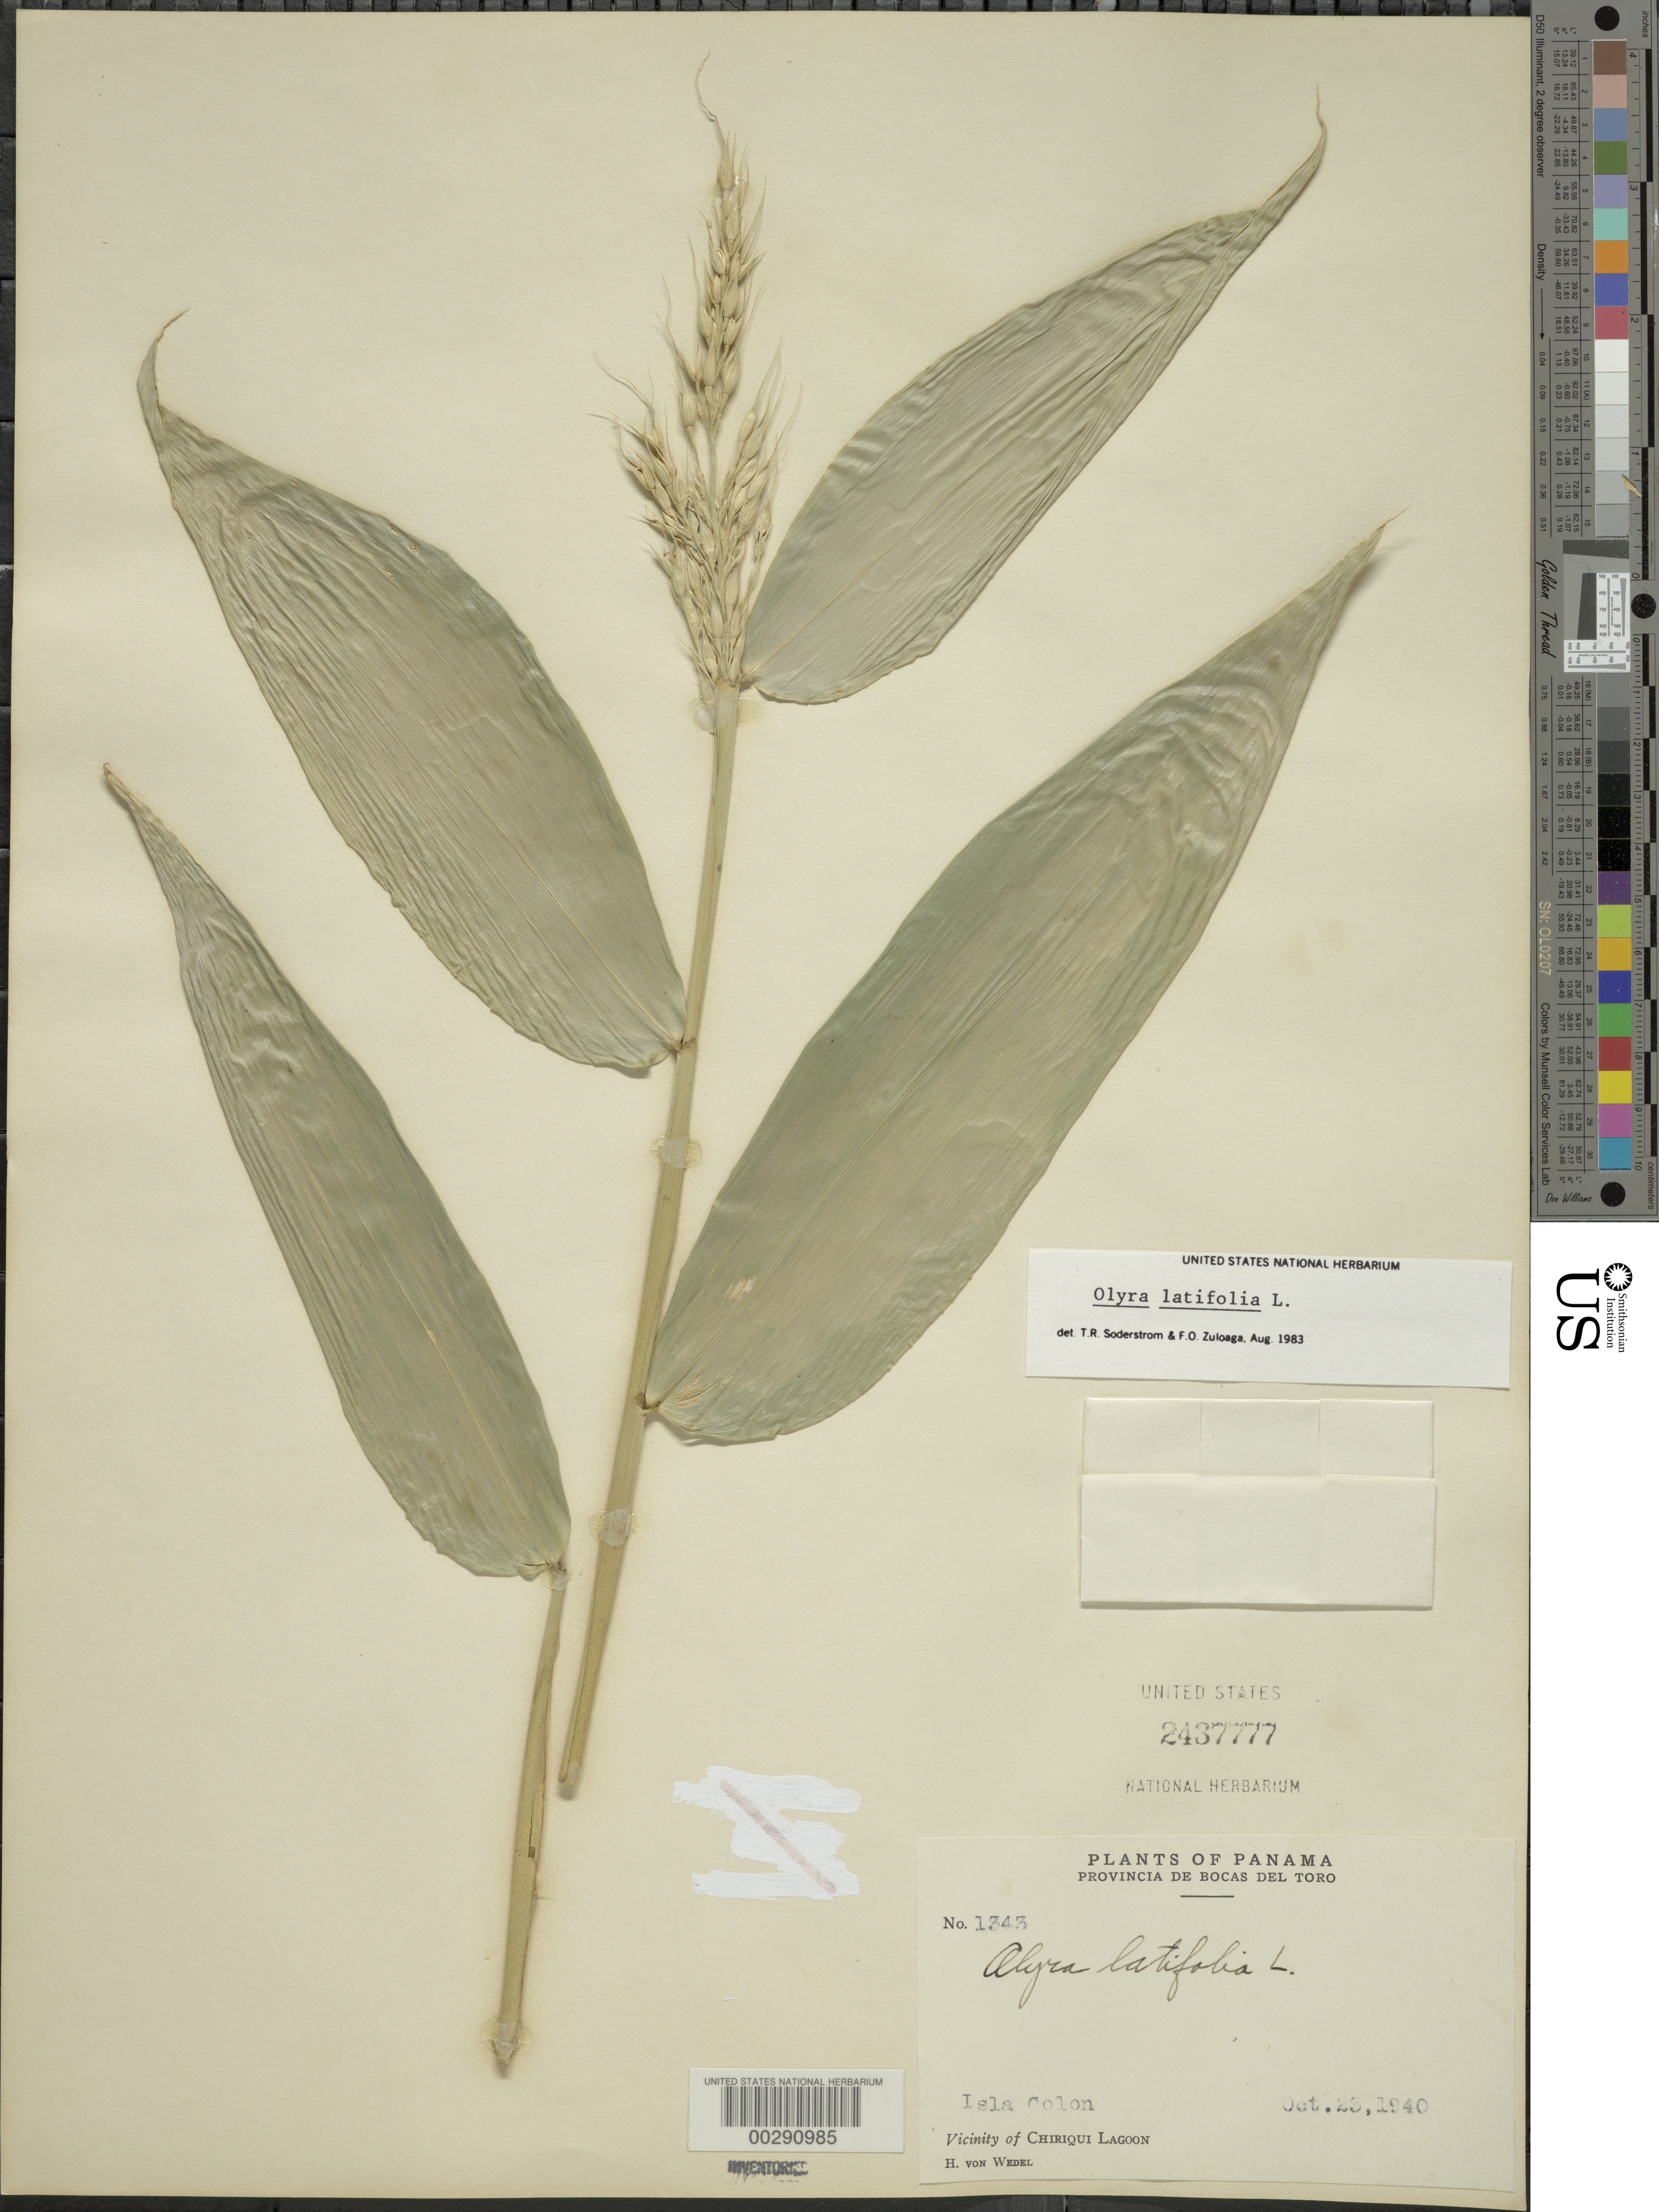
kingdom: Plantae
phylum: Tracheophyta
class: Liliopsida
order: Poales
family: Poaceae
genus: Olyra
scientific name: Olyra latifolia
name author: L.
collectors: H. von Wedel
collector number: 1343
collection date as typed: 23 Oct 1940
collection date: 1940-10-23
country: Panama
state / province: Bocas del Toro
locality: Vicinity of Chiriquí Lagoon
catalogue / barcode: US 2437777